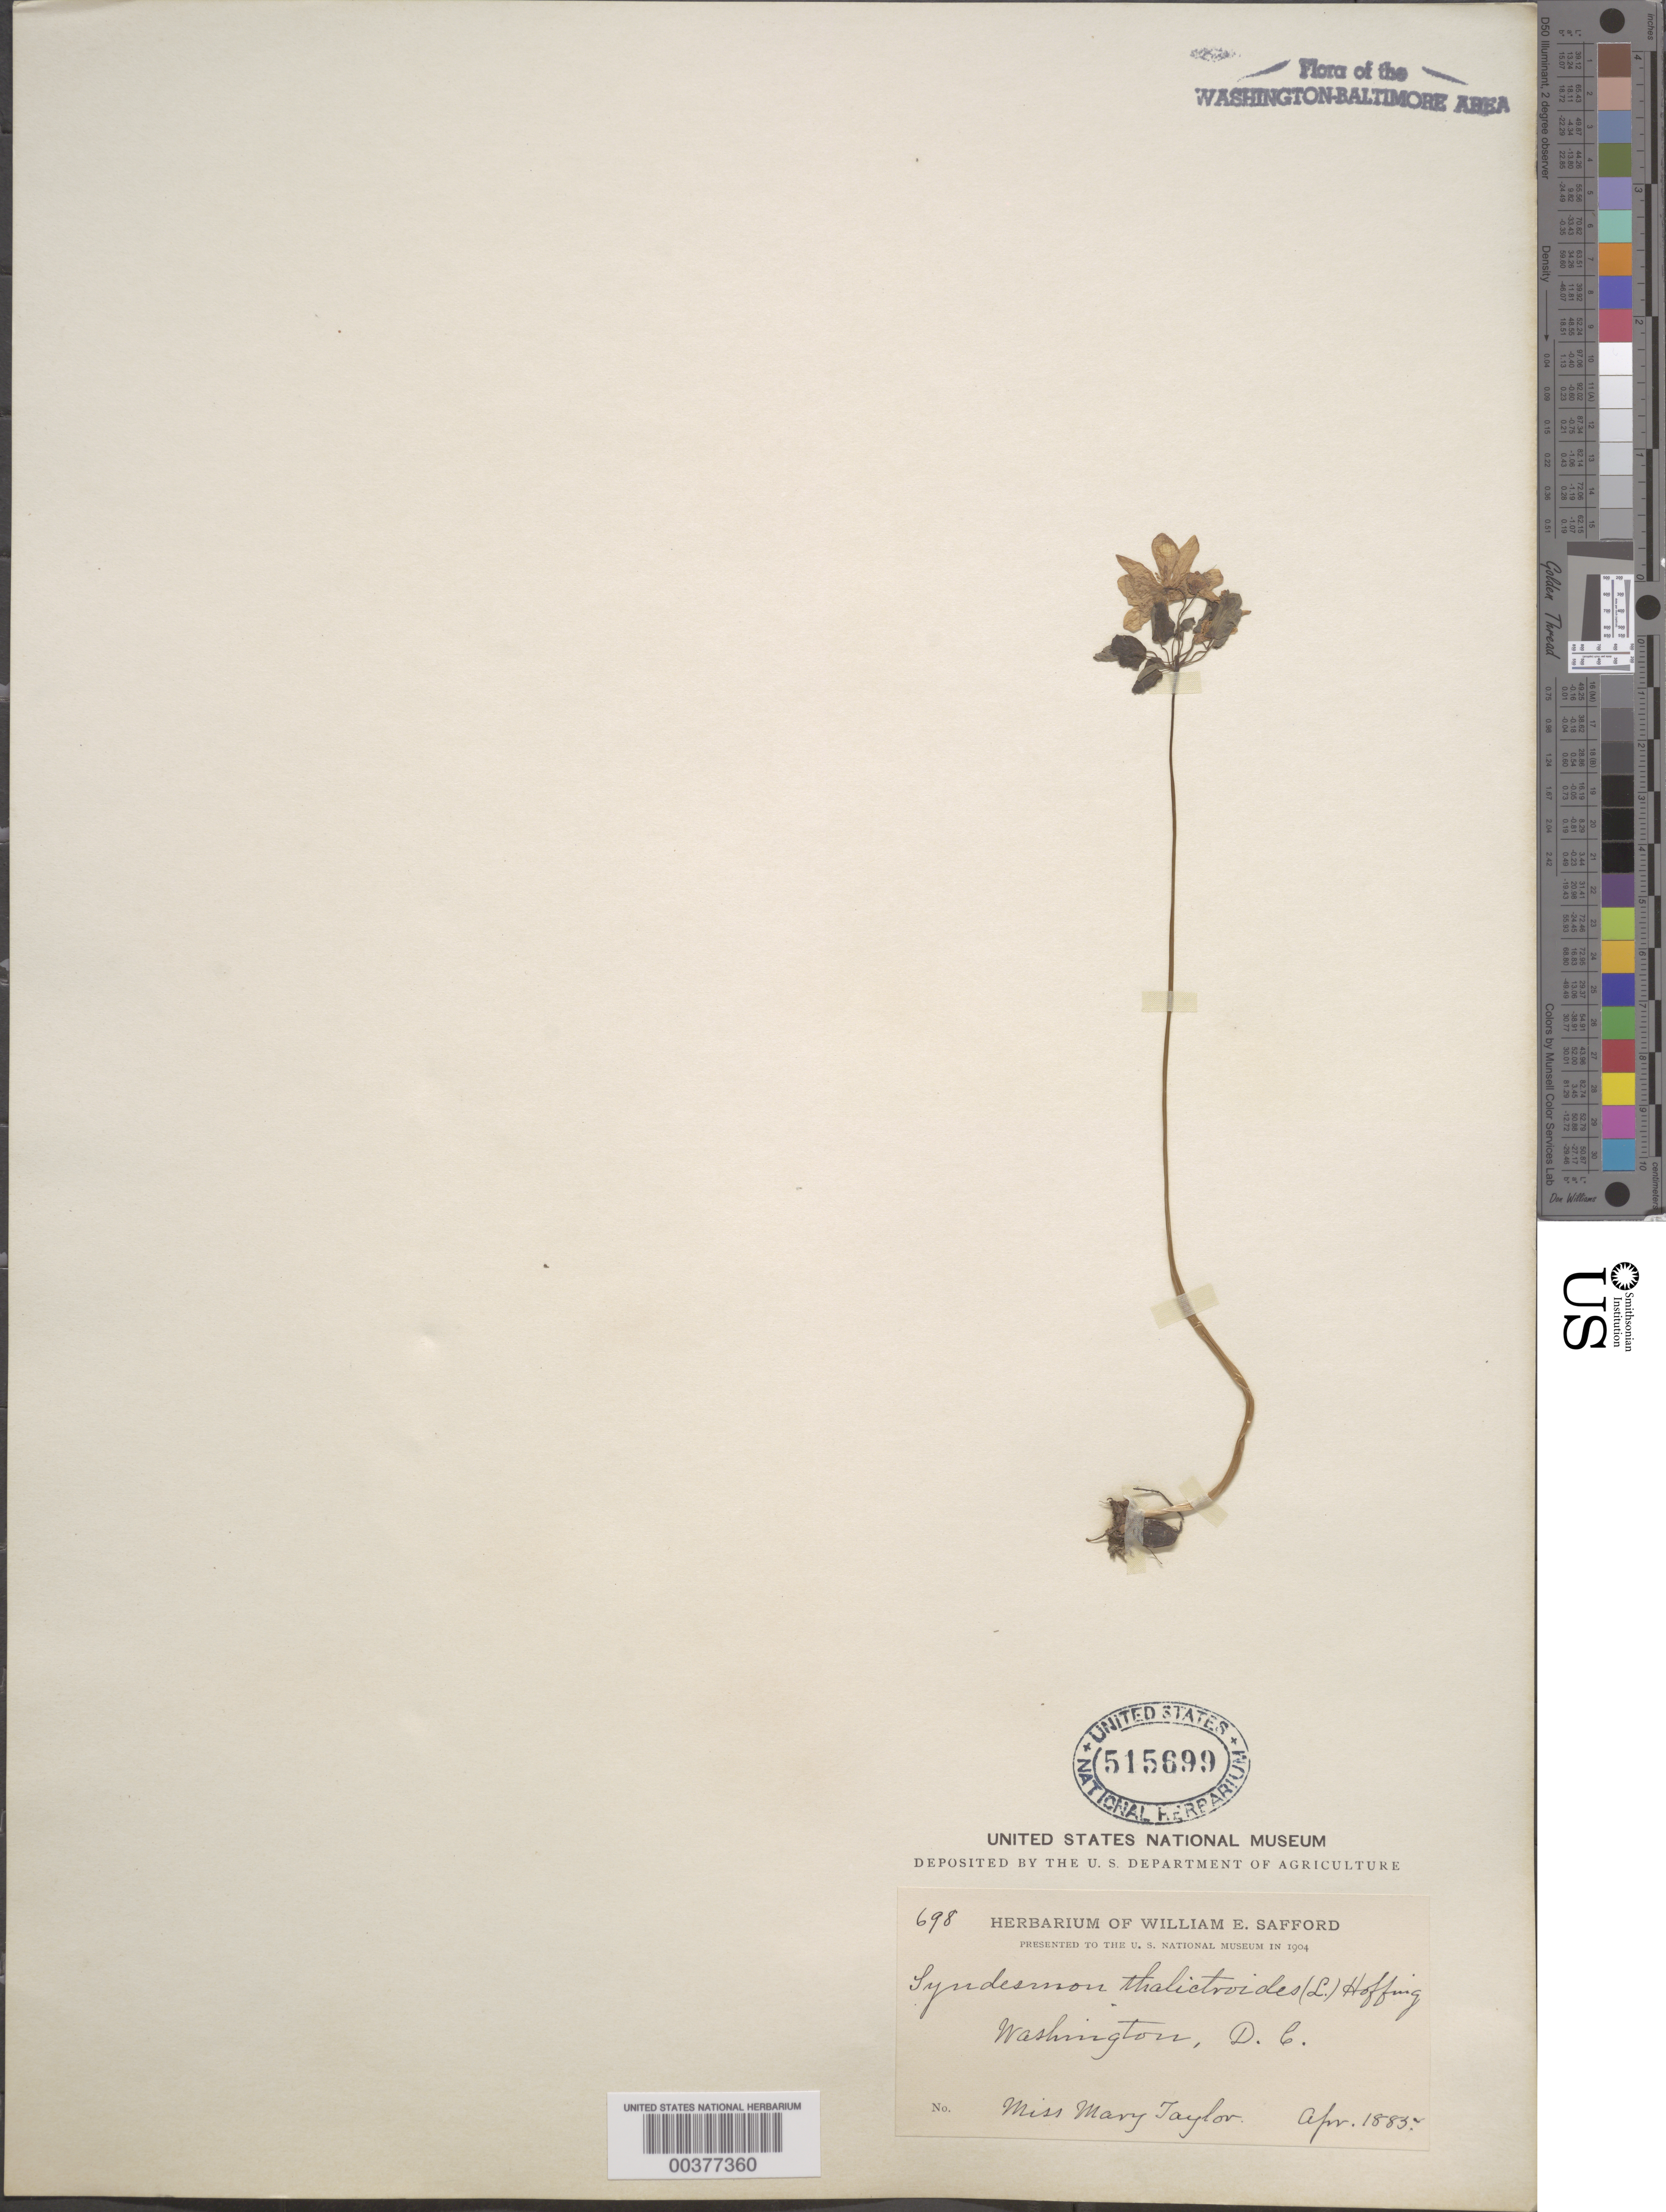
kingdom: Plantae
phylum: Tracheophyta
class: Magnoliopsida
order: Ranunculales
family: Ranunculaceae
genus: Thalictrum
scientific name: Thalictrum thalictroides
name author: (L.) A.J. Eames & B. Boivin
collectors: M. Taylor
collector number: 698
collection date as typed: Apr 1885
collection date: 1885-04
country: United States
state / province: District of Columbia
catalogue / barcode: US 515699